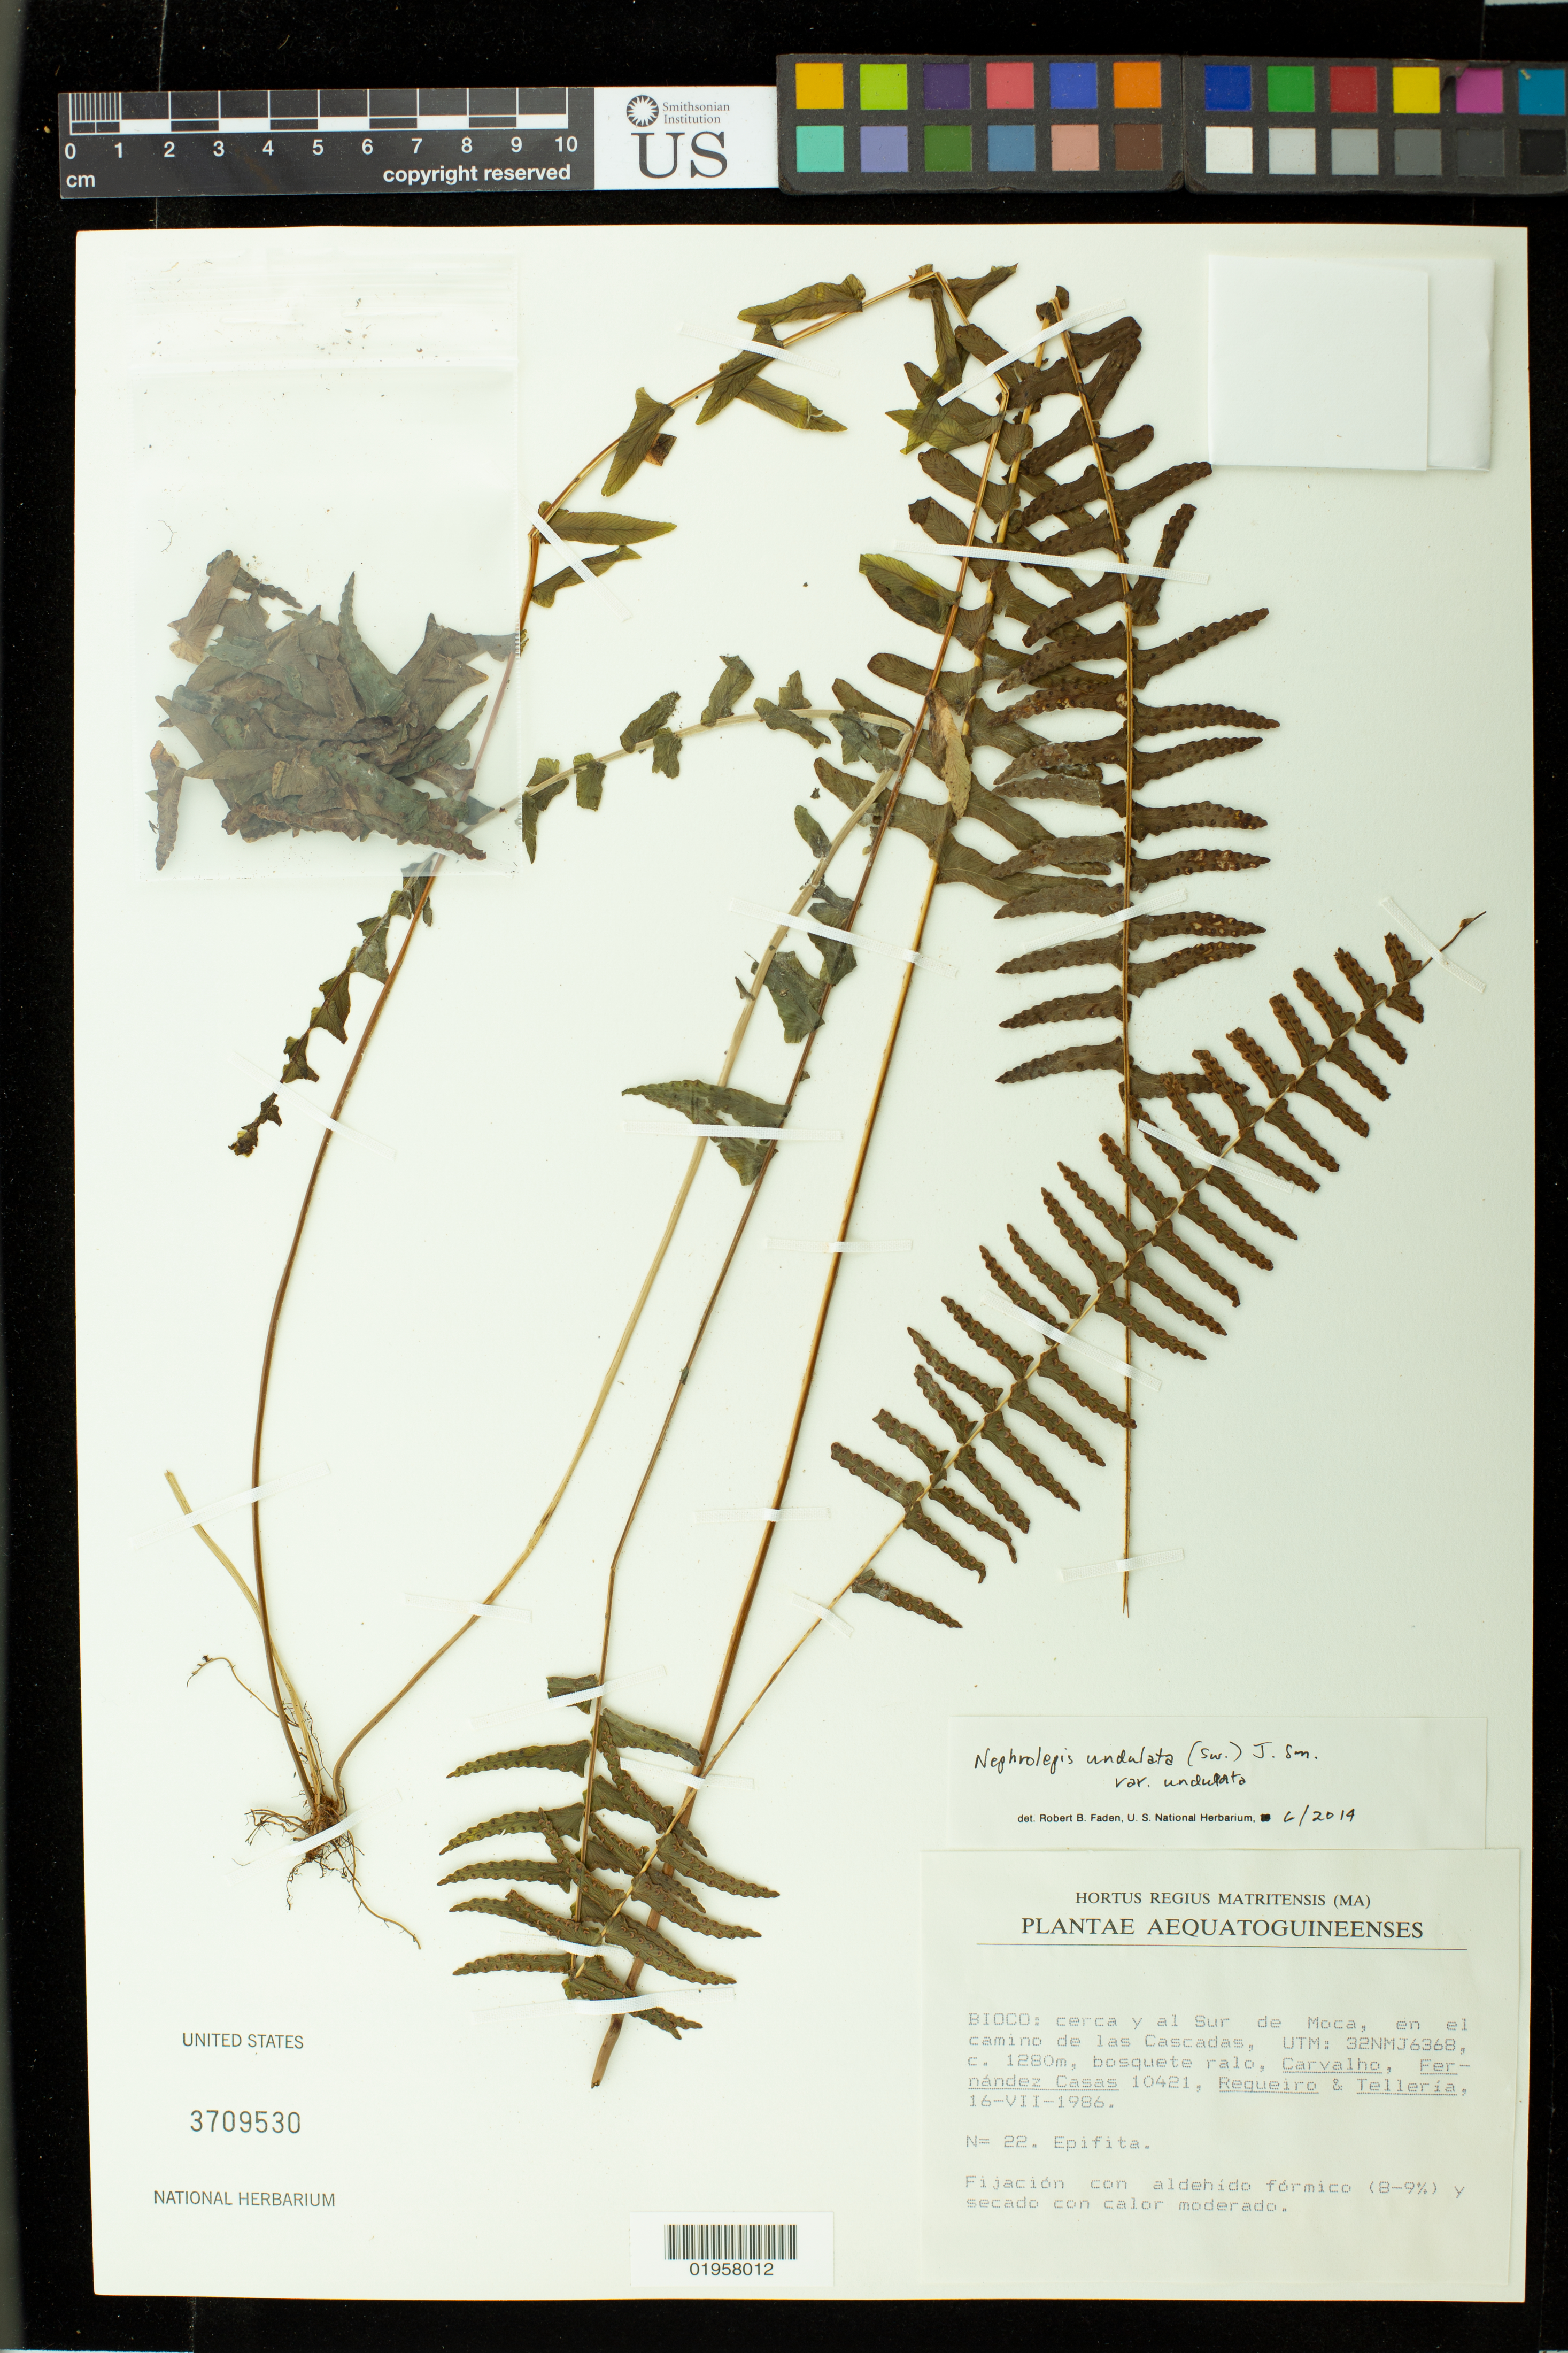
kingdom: Plantae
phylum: Tracheophyta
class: Polypodiopsida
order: Polypodiales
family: Nephrolepidaceae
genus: Nephrolepis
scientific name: Nephrolepis undulata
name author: J. Sm.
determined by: Faden, Robert B., (US), Smithsonian Institution - National Museum of Natural History (UNITED STATES)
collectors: F. J. Fernández Casas, -- Carvalho, Requeiro, -- & -. Telleria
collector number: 10421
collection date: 1986-07-16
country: Equatorial Guinea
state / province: Bioko Sur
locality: Bioco [Bioko]: cerca y al Sur de Moca, en el camino de las Cascadas, UTM: 32NMJ6368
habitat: Bosquete ralo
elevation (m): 1280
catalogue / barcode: US 3709530